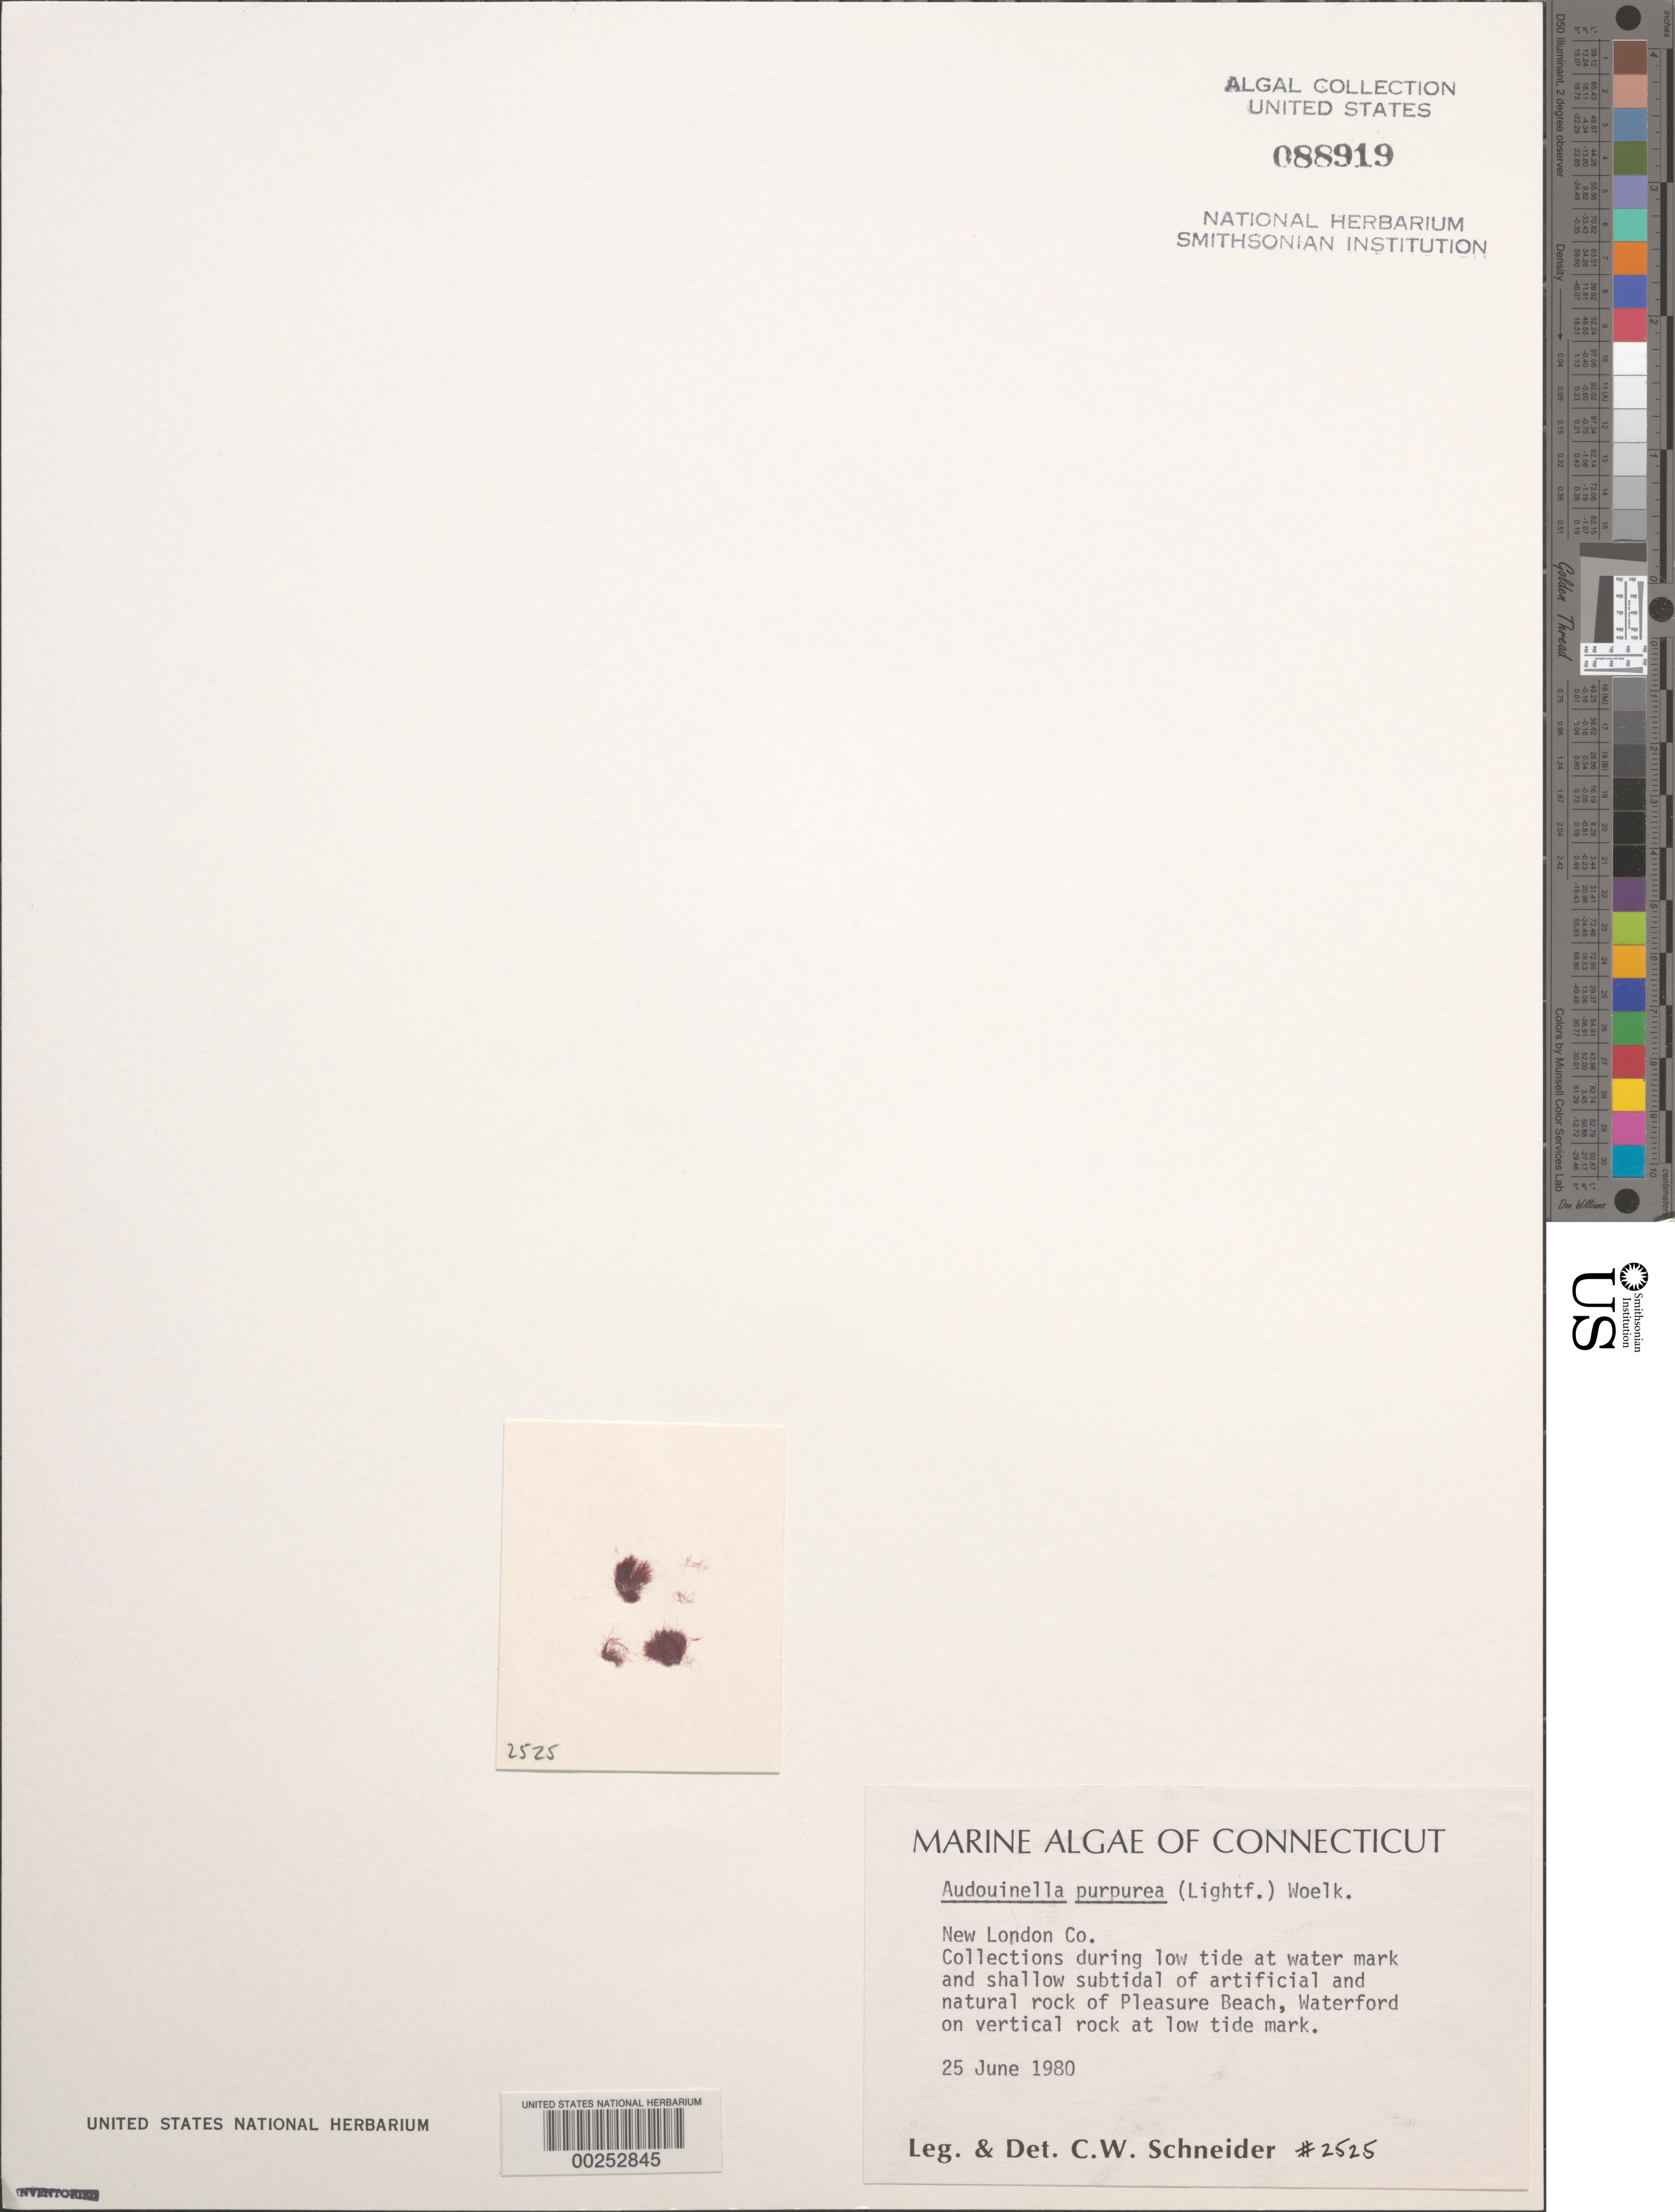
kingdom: Plantae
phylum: Rhodophyta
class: Florideophyceae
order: Acrochaetiales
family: Rhodochortonaceae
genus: Rhodochorton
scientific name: Rhodochorton purpureum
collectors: C. W. Schneider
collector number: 2525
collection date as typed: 25 Jun 1980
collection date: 1980-06-25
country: United States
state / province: Connecticut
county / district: New London County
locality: Pleasure Beach, Waterford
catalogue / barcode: US 88919